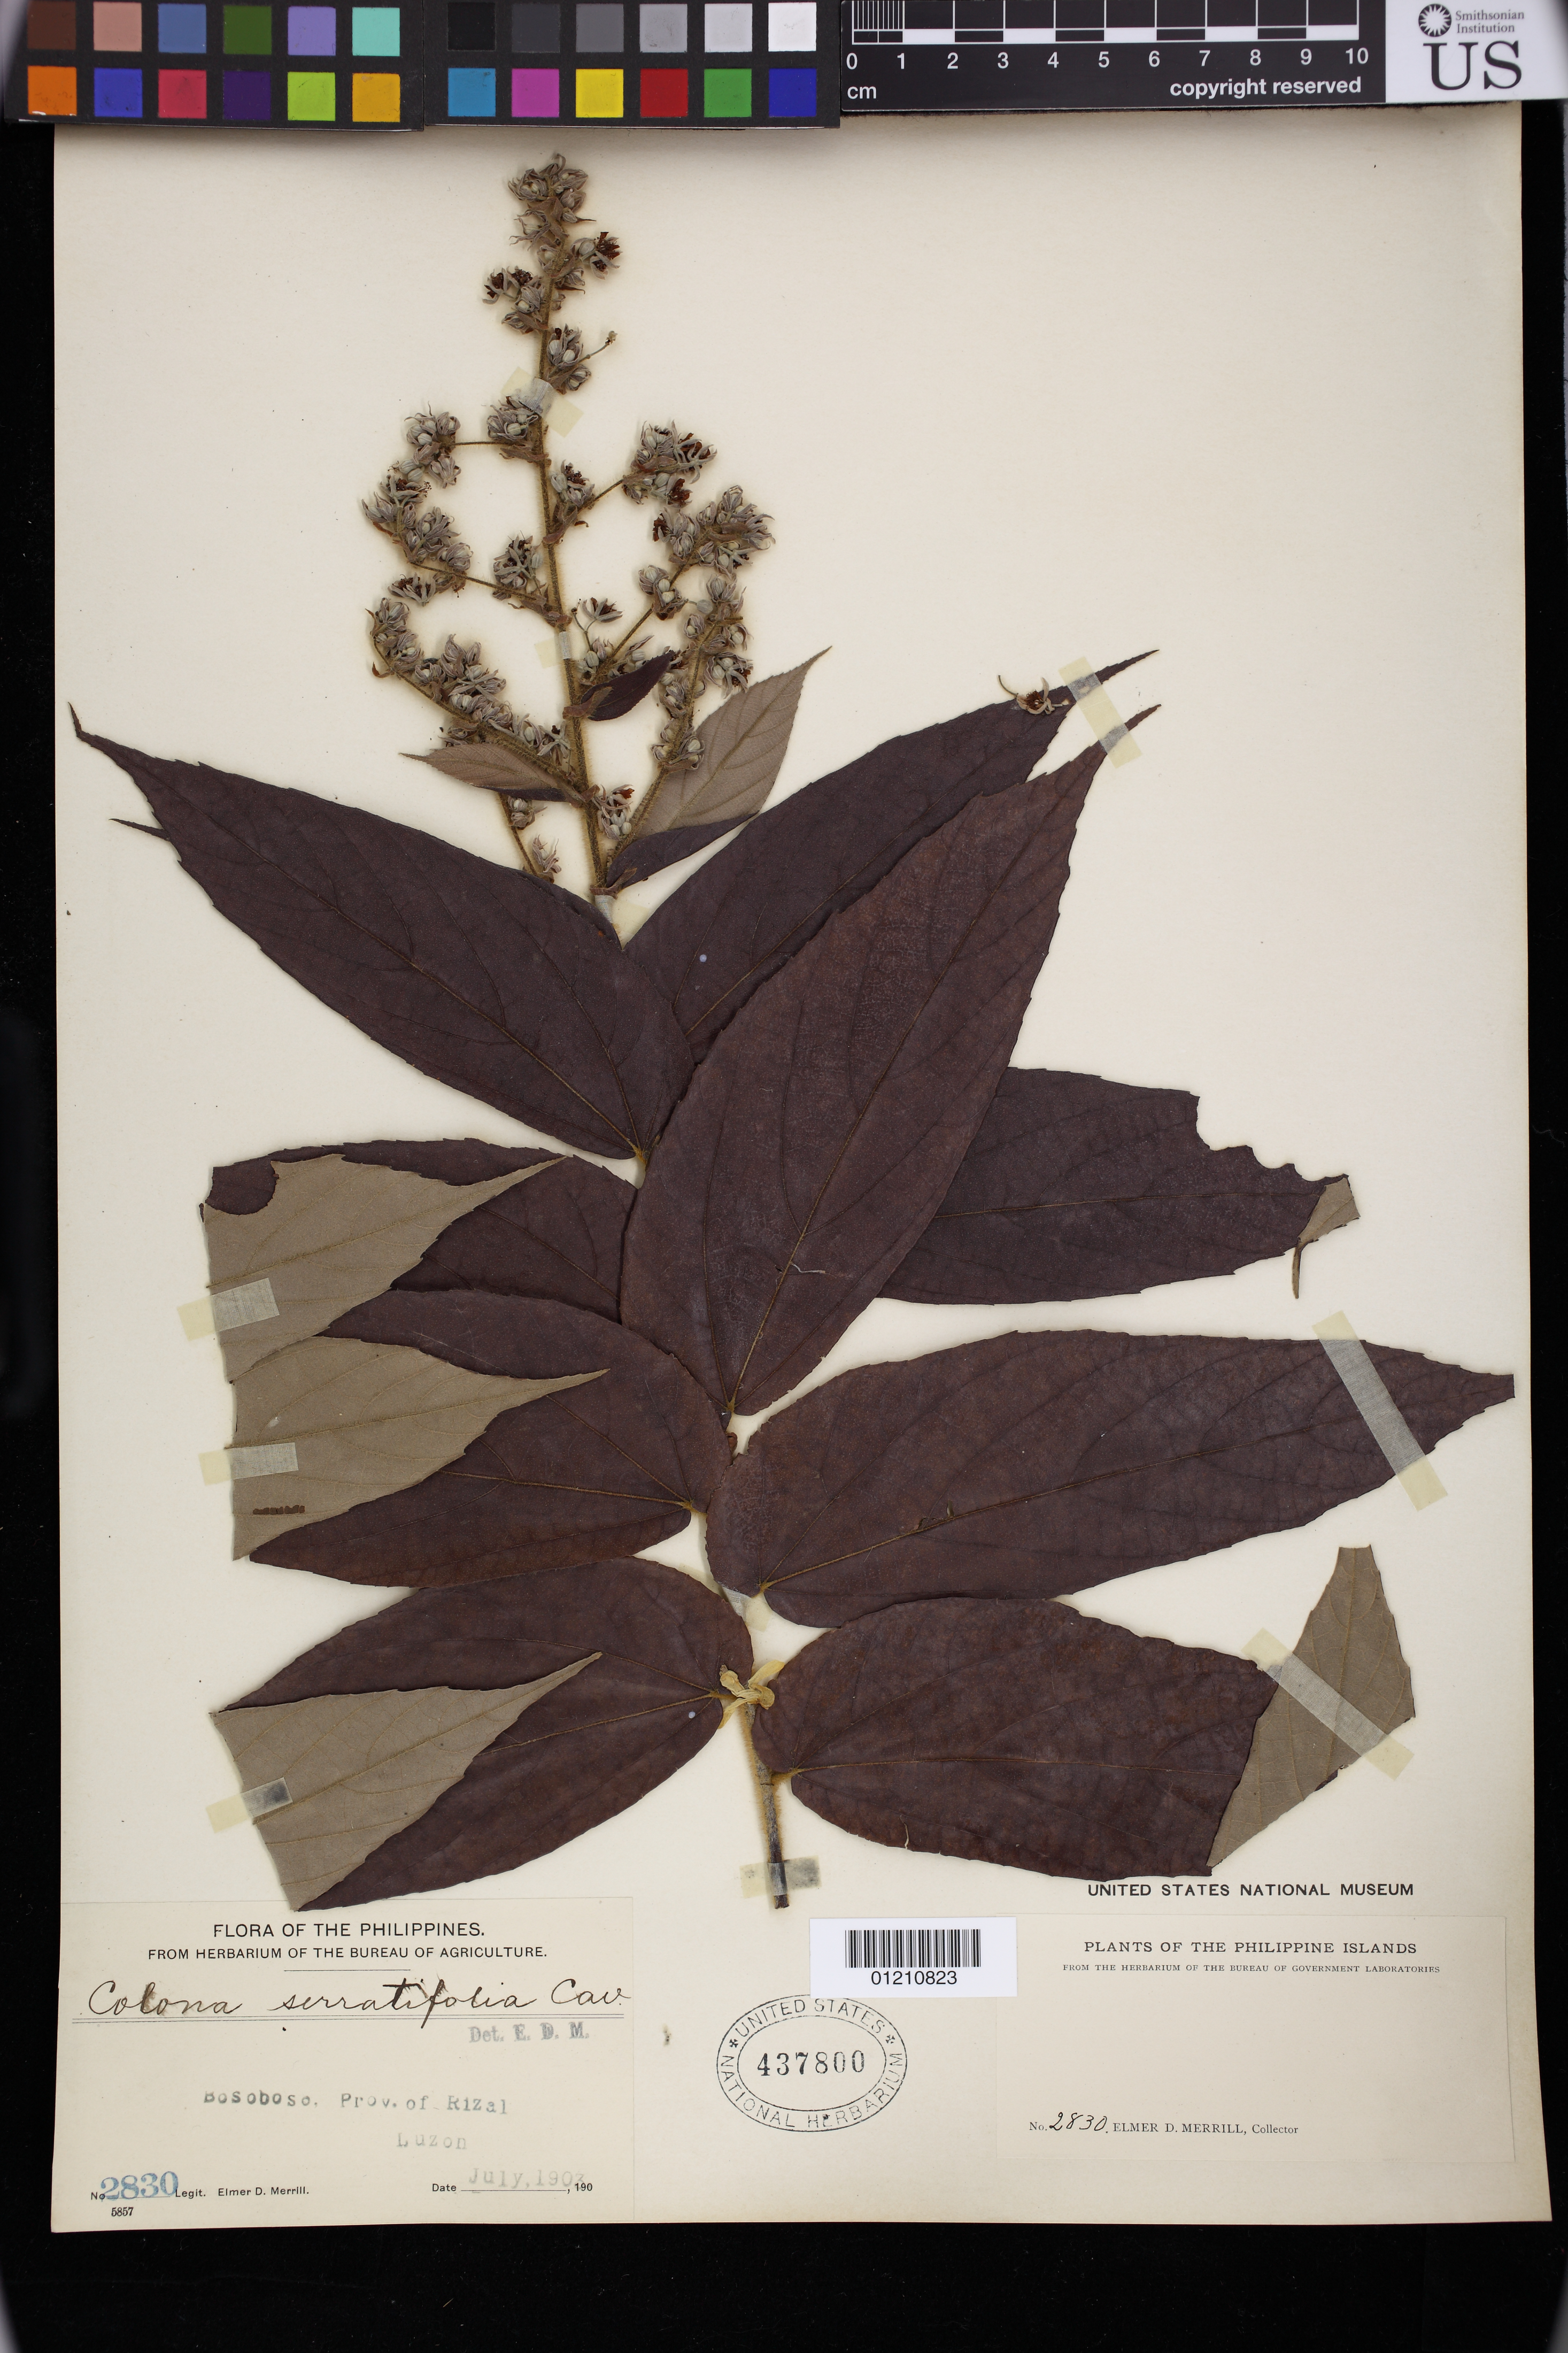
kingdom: Plantae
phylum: Tracheophyta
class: Magnoliopsida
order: Malvales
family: Malvaceae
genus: Colona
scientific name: Colona serratifolia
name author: Cav.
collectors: E. D. Merrill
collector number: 2830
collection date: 1903-07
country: Philippines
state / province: Calabarzon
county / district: Rizal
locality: Bosoboso. Luzon.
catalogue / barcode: US 437800